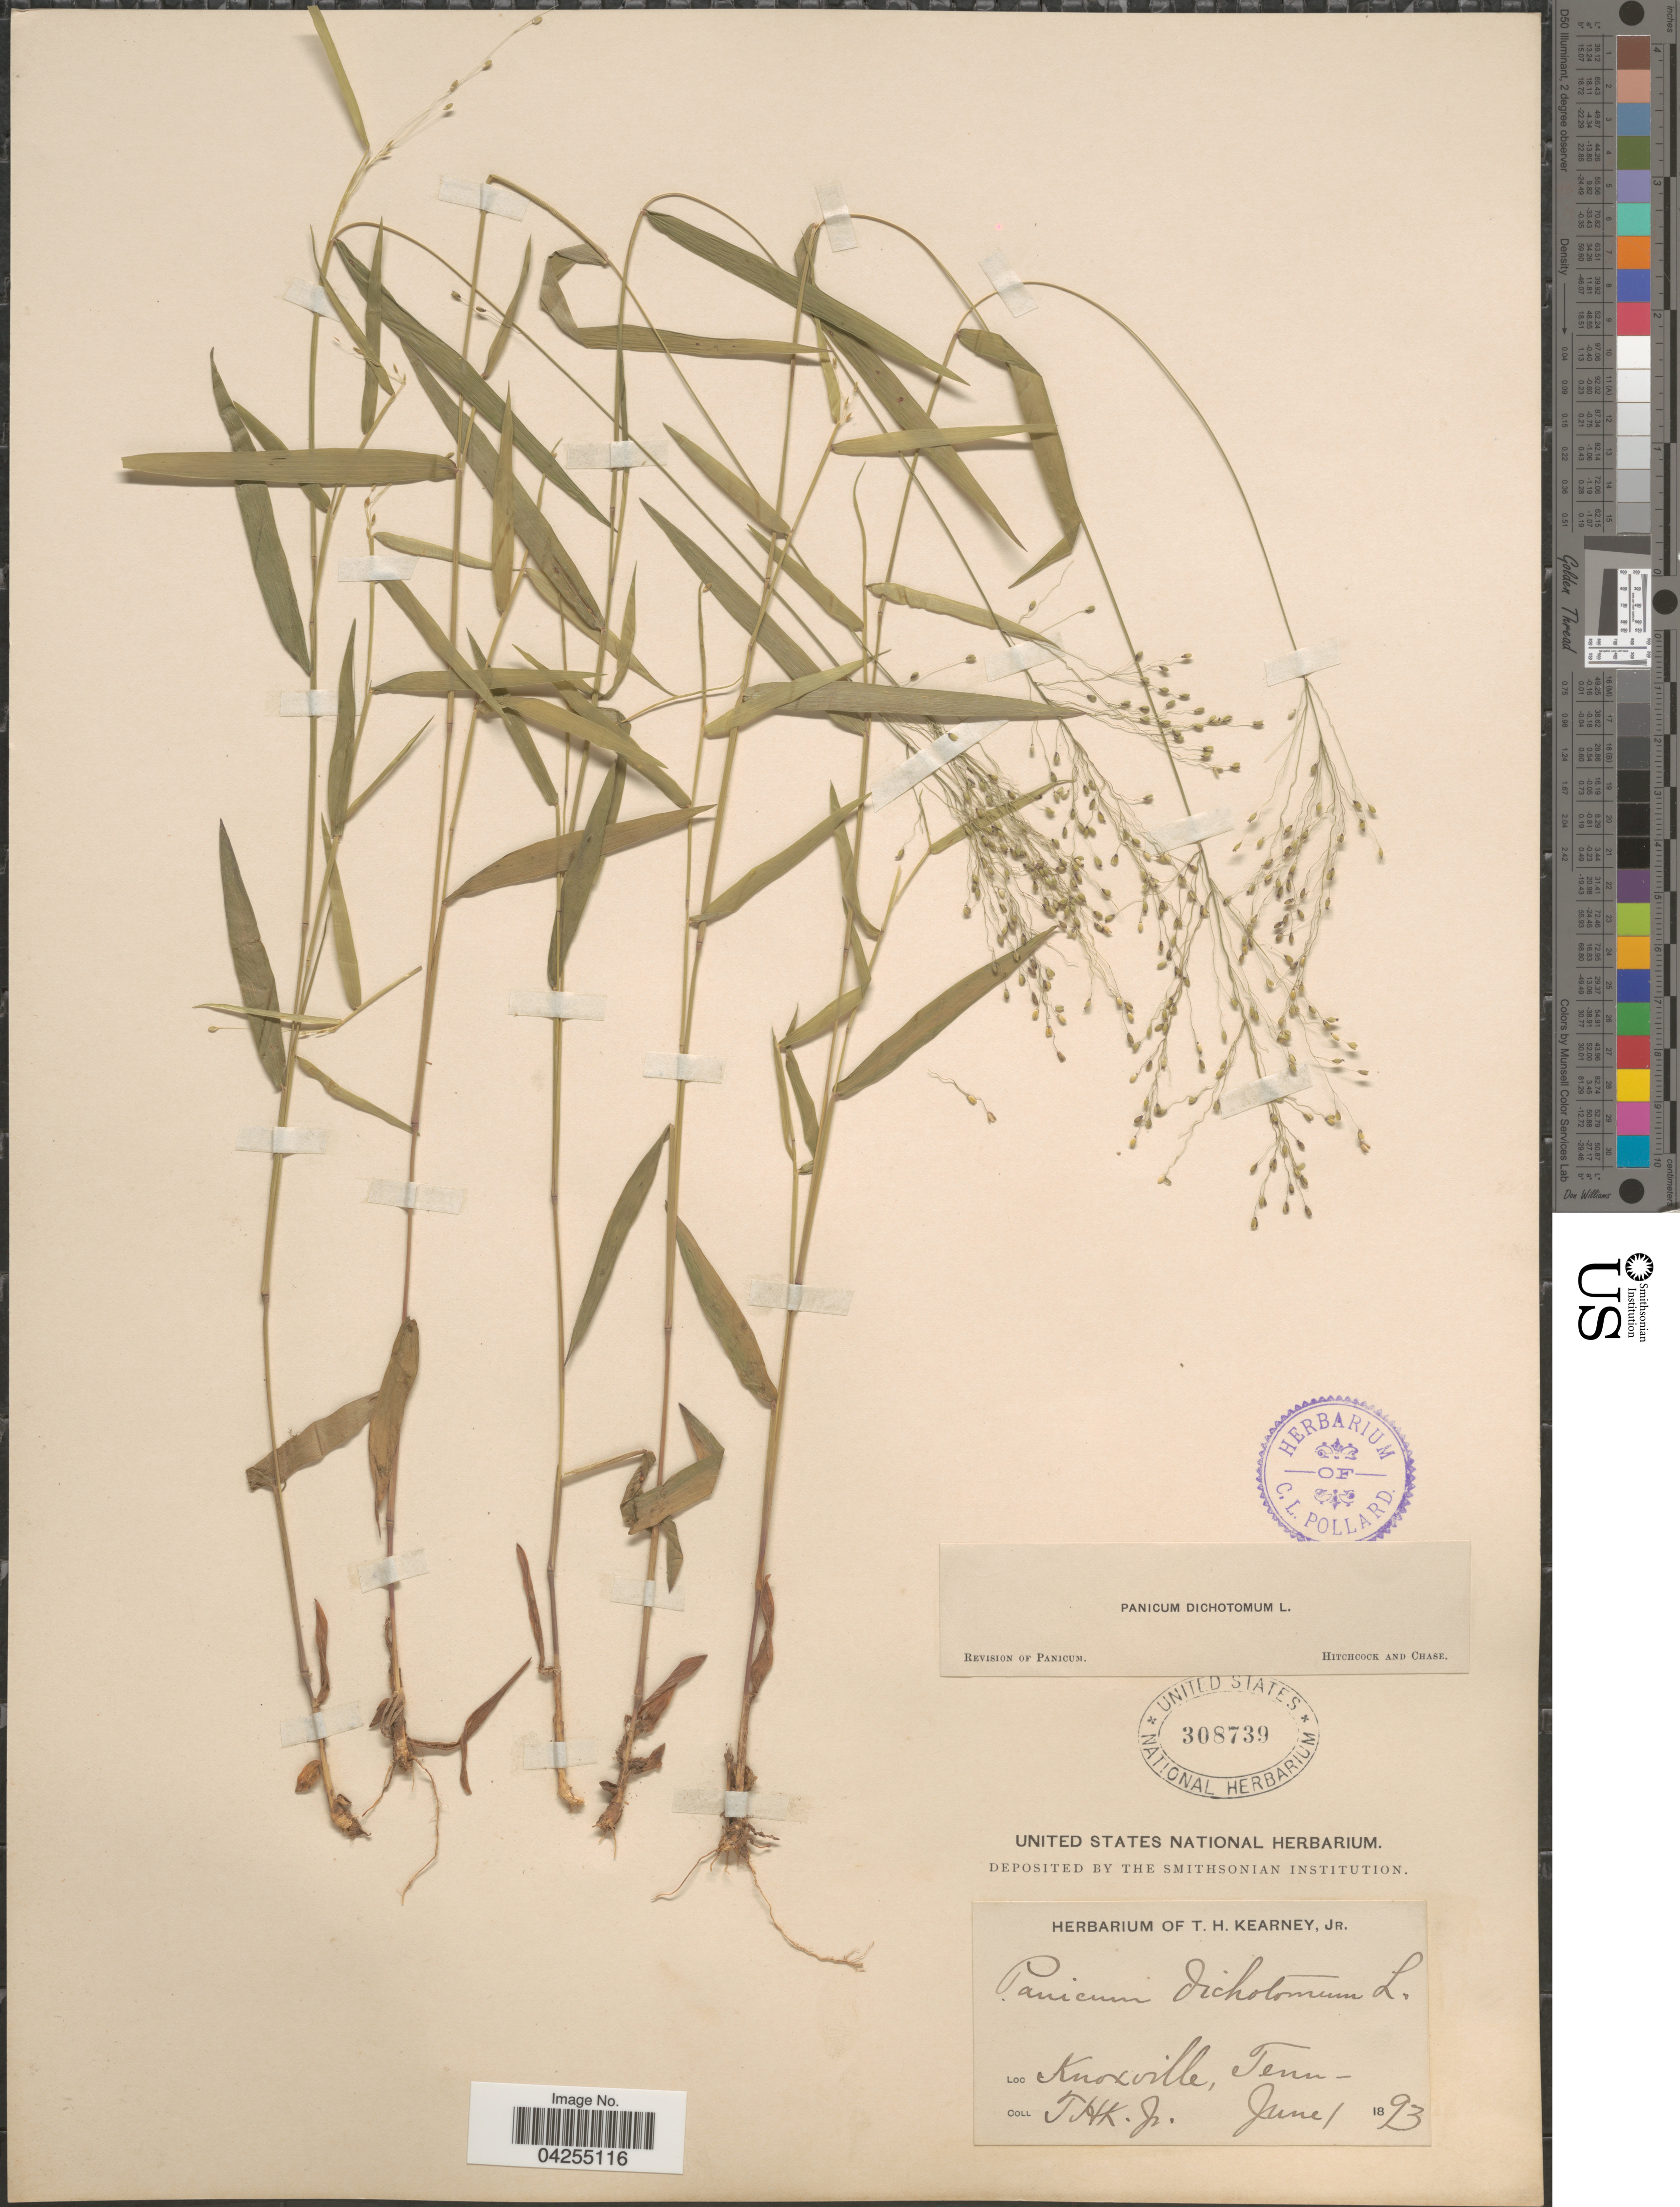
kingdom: Plantae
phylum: Tracheophyta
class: Liliopsida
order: Poales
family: Poaceae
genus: Dichanthelium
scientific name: Dichanthelium dichotomum var. dichotomum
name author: (L.) Gould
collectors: T. H. Kearney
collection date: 1893-06-01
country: United States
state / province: Tennessee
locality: Knoxville.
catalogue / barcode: US 308739